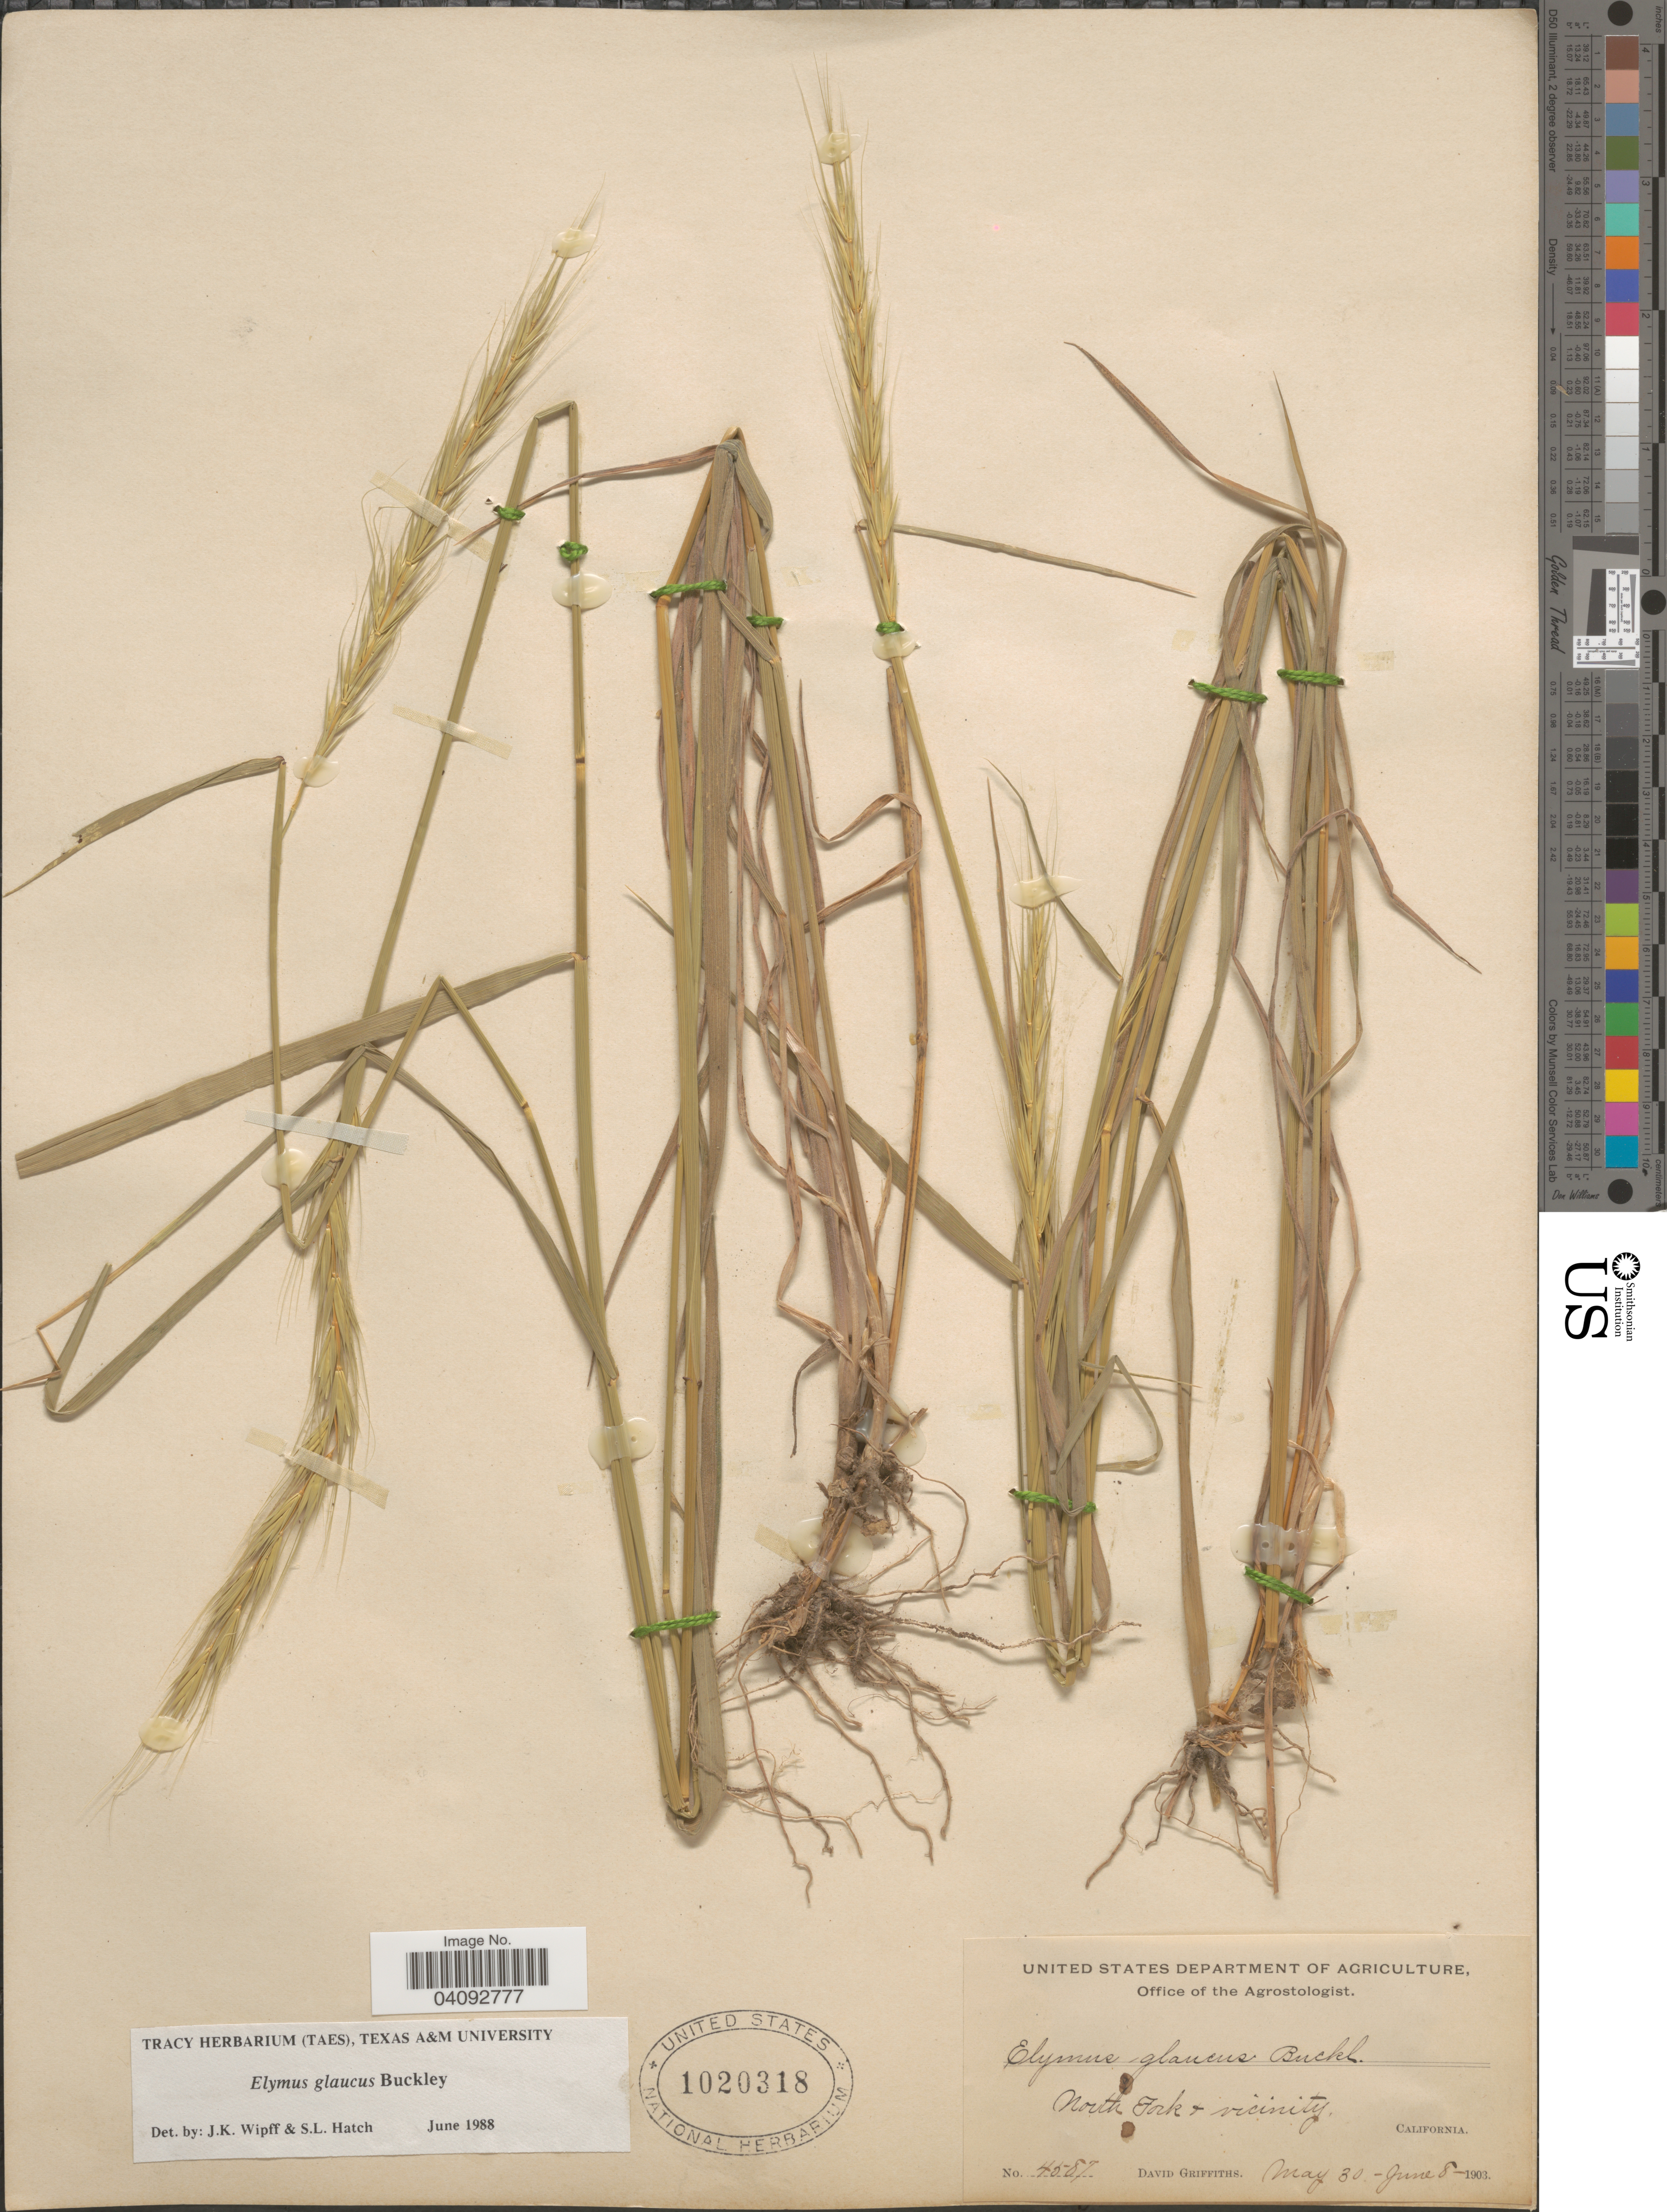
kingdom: Plantae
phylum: Tracheophyta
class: Liliopsida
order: Poales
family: Poaceae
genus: Elymus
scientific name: Elymus glaucus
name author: Buckley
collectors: D. Griffiths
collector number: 4587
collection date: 1903-05-30/1903-06-08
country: United States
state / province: California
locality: North Fork & vicinity.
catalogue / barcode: US 1020318